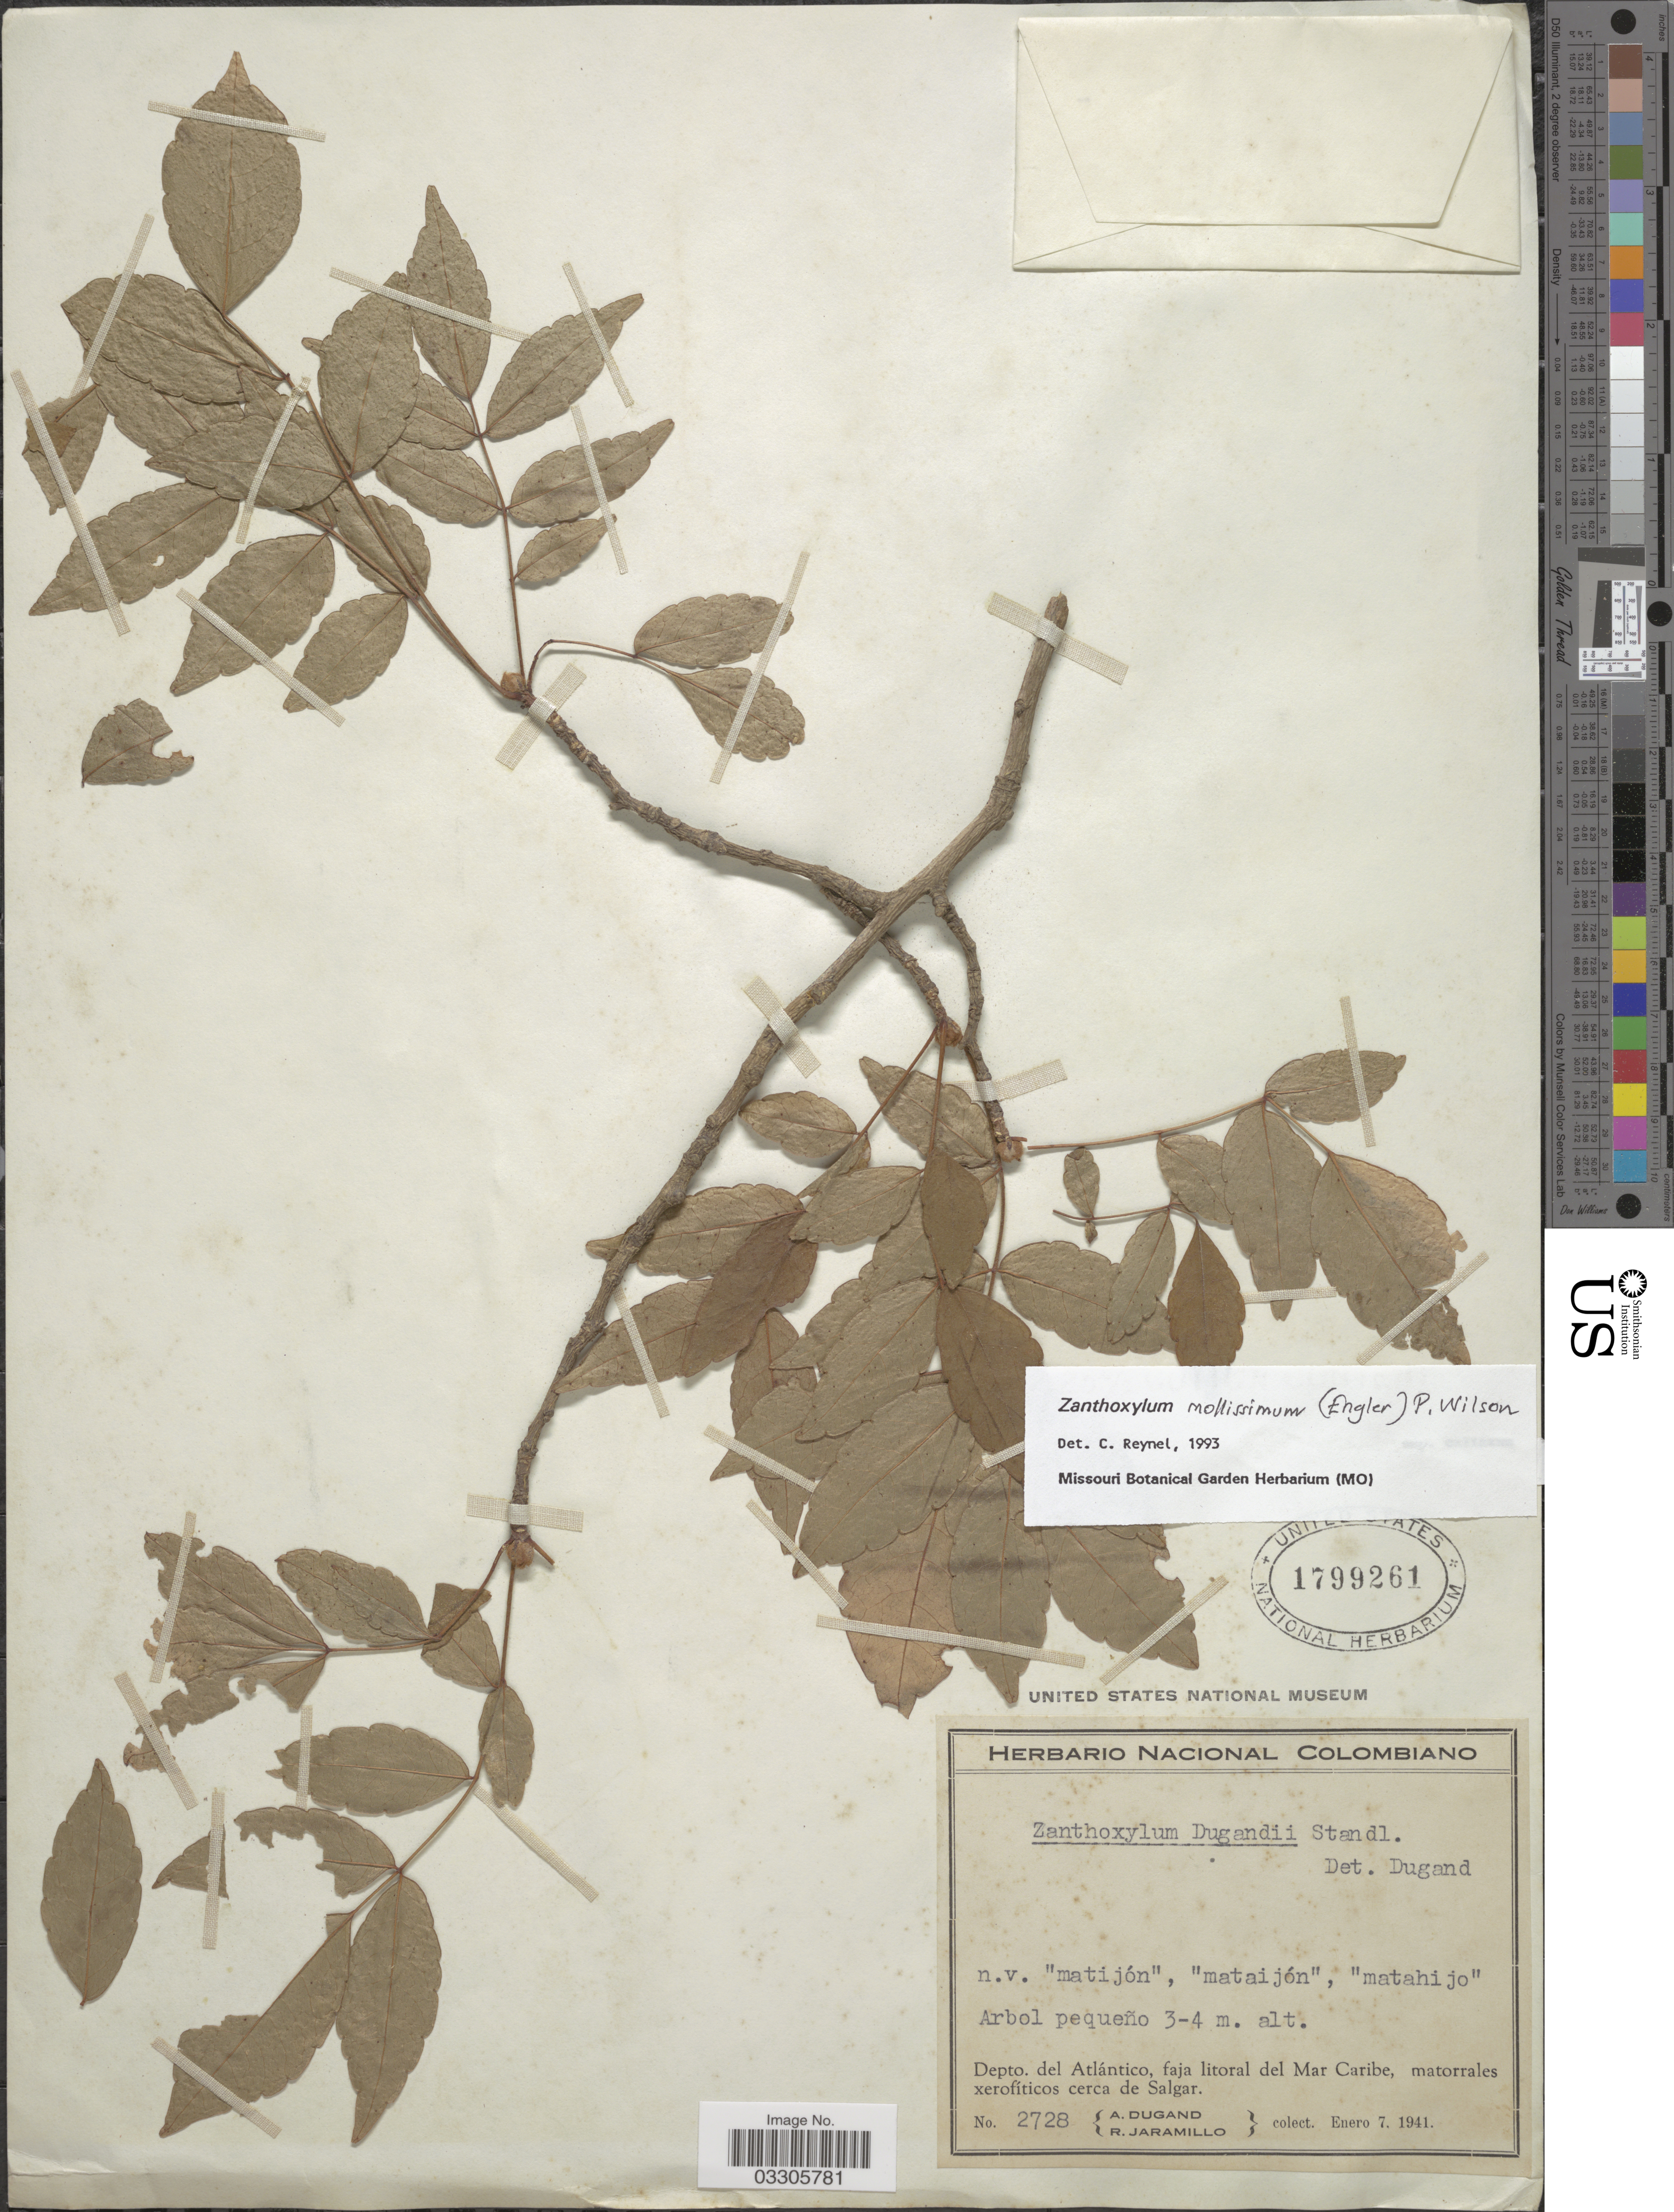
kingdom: Plantae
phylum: Tracheophyta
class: Magnoliopsida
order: Sapindales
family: Rutaceae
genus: Zanthoxylum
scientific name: Zanthoxylum mollissimum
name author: (Engl.) P. Wilson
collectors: A. Dugand & R. Jaramillo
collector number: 2728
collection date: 1941-01-07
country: Colombia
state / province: Atlántico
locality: Depto. del Atlántico, faja litoral del Mar Caribe, matorrales xerofíticos cerca de Salgar.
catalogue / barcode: US 1799261